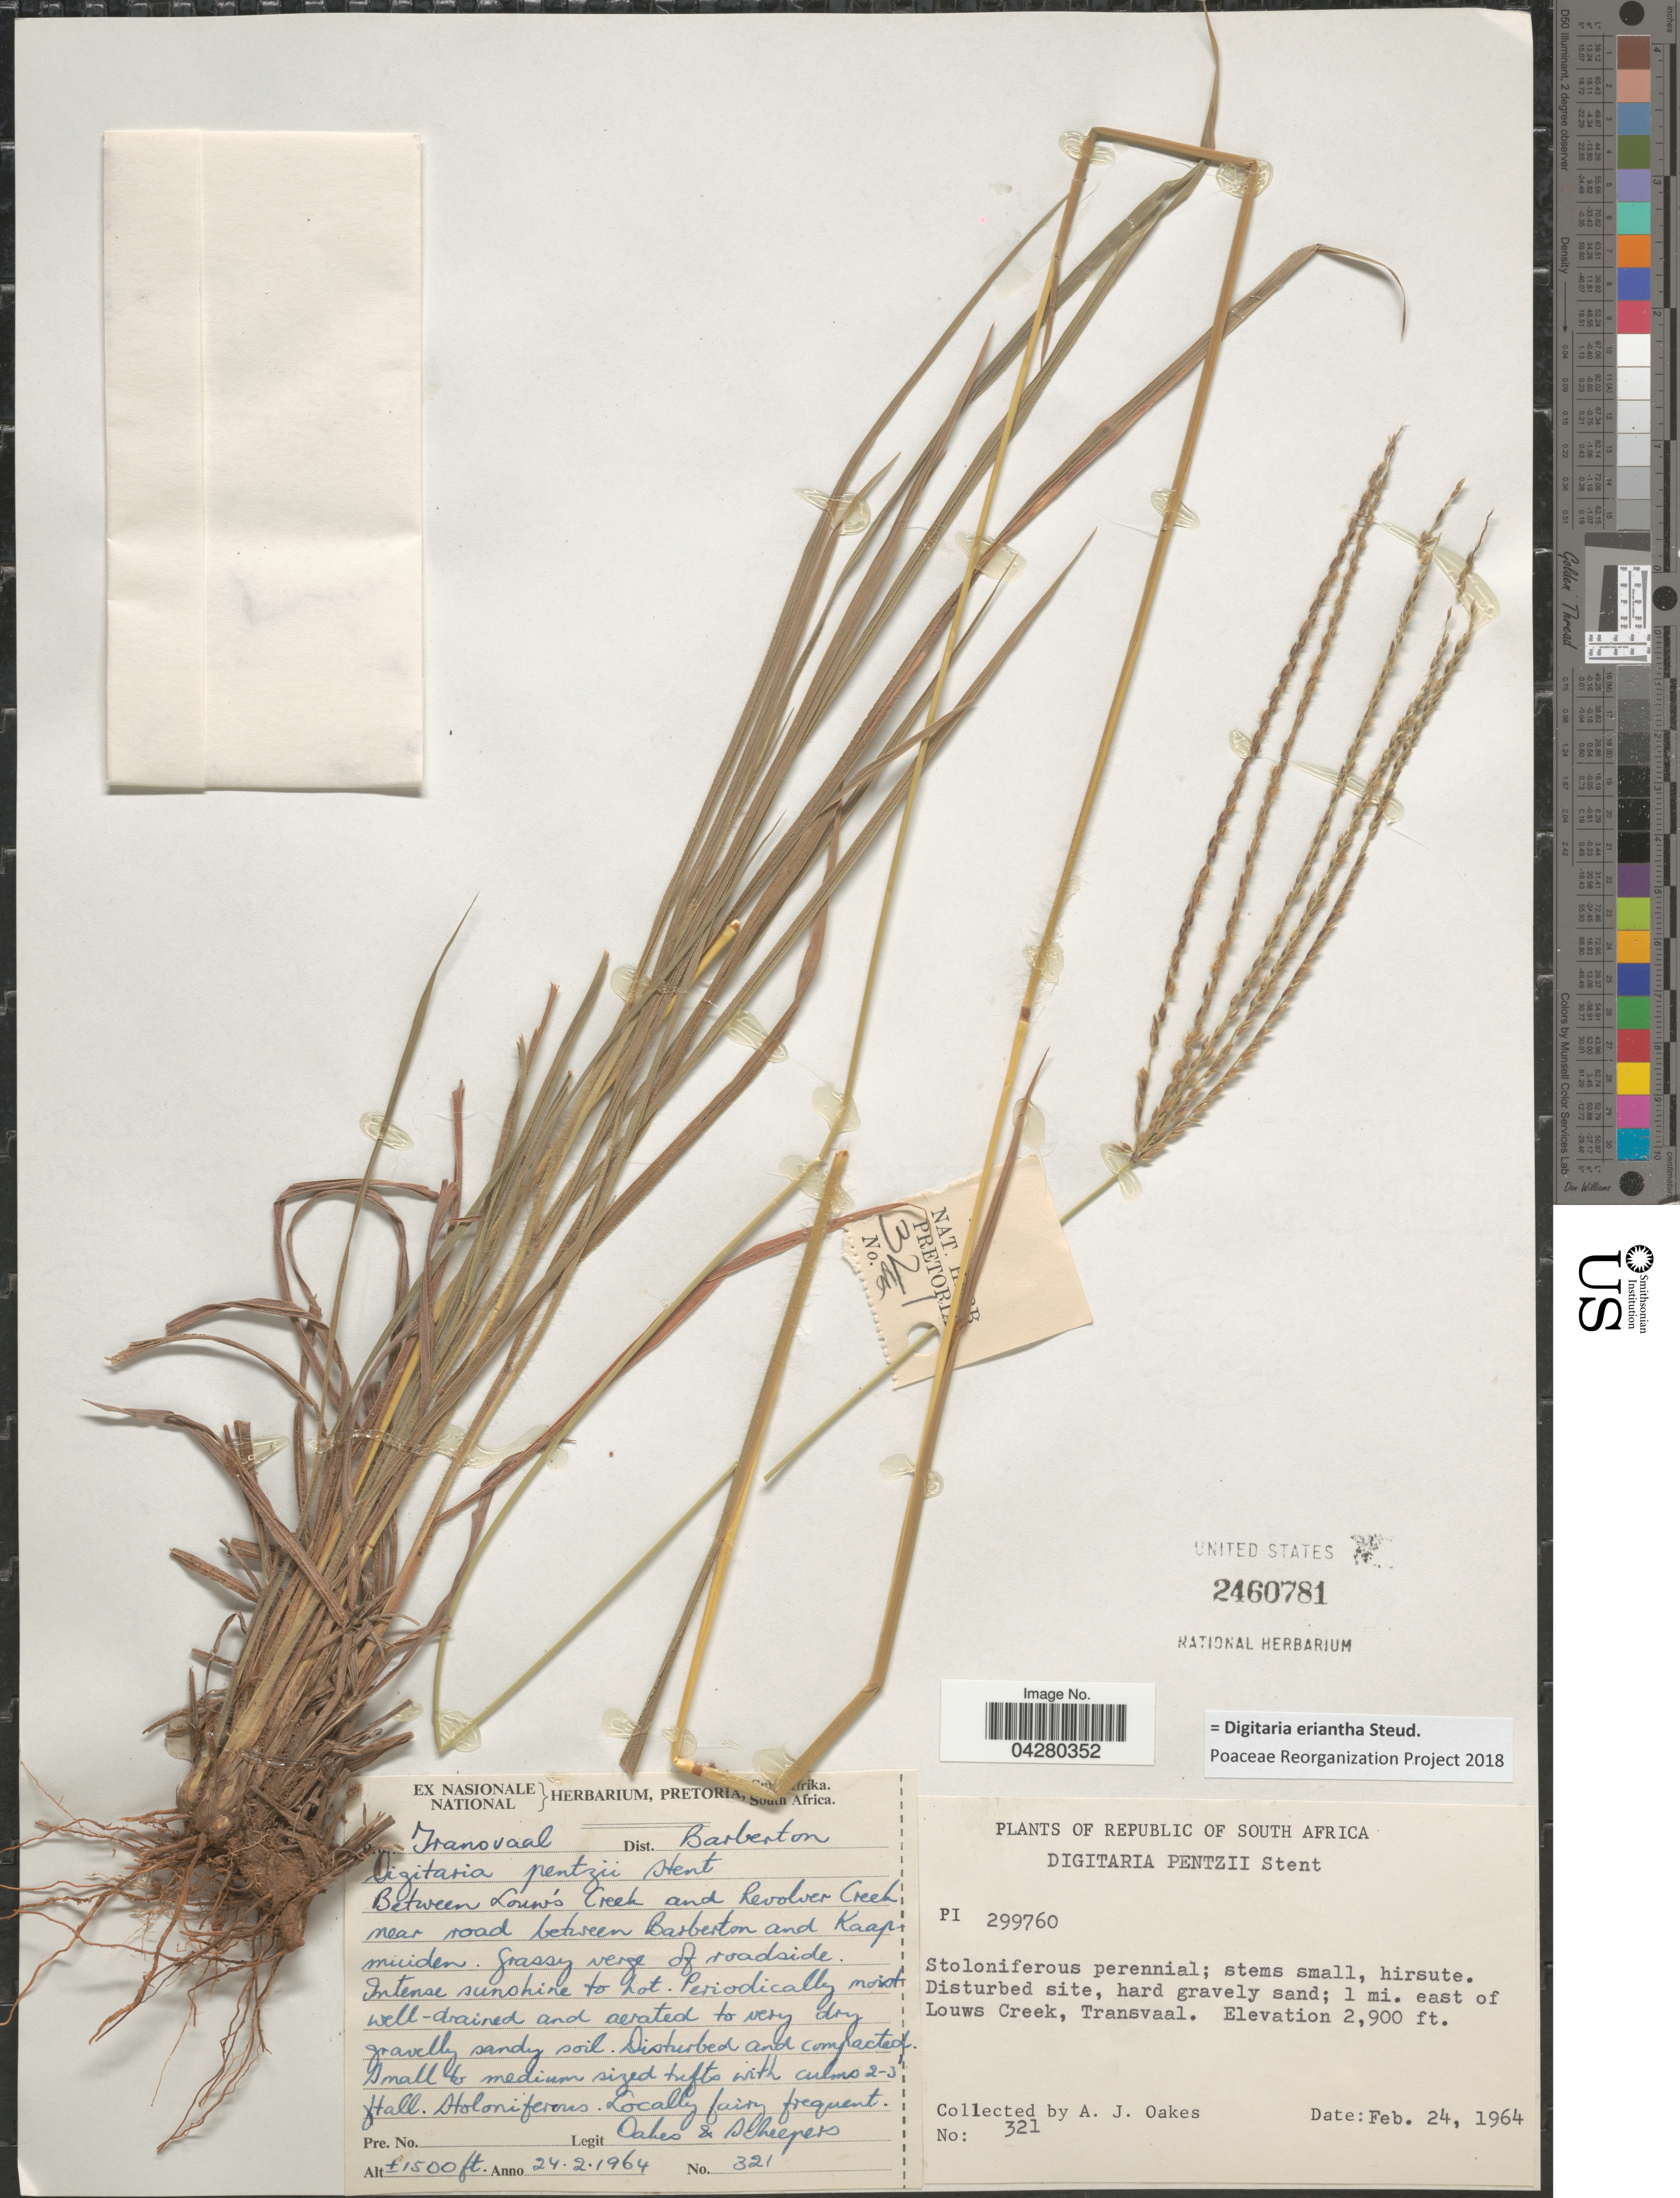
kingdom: Plantae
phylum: Tracheophyta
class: Liliopsida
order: Poales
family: Poaceae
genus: Digitaria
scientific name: Digitaria eriantha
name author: Steud.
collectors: A. Oakes & J. Scheepers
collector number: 321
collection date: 1964-02-24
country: South Africa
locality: [illegible text] Transvaal. Dist. Barberton. Between Louw's Creek and Revolver Creek near road between Barberton and Kaapmuiden. Grassy verge of roadside. 1 mi. east of Louws Creek, Transvaal.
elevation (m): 884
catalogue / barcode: US 2460781